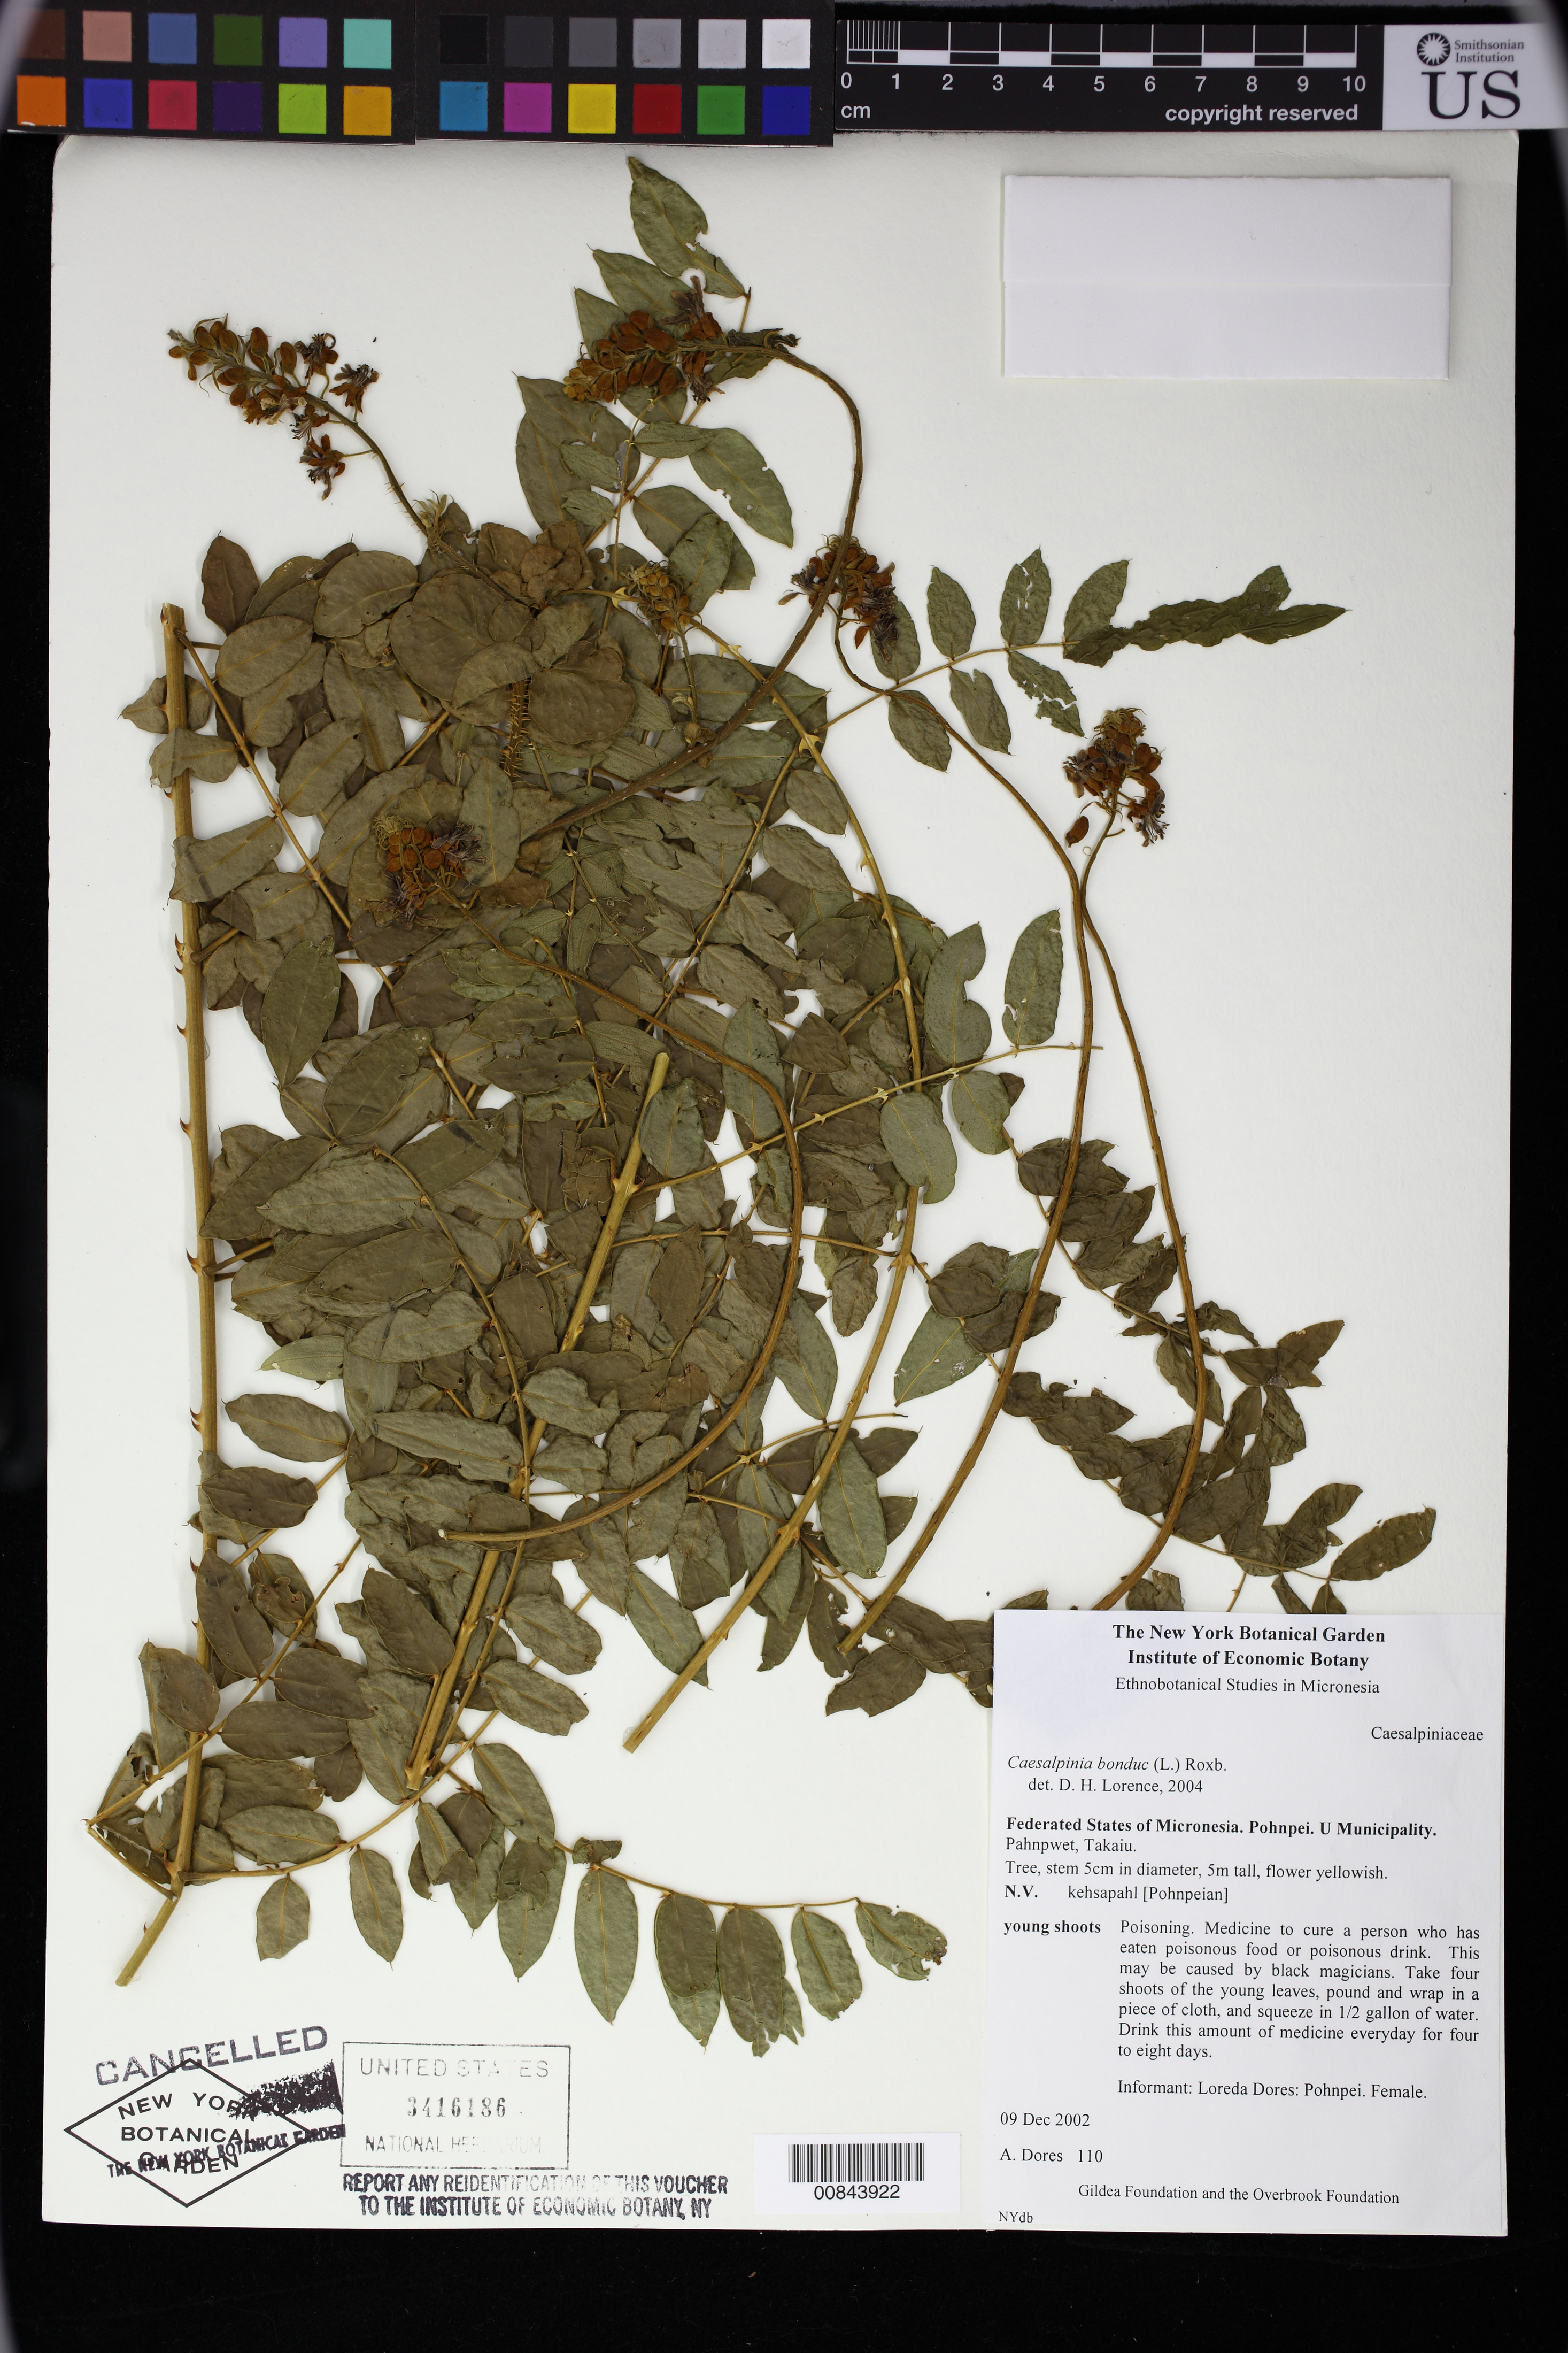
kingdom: Plantae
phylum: Tracheophyta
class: Magnoliopsida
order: Fabales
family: Fabaceae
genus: Guilandina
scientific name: Guilandina bonduc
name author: L.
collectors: A. Dores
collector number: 110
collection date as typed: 09 Dec 2002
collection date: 2002-12-09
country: Micronesia, Federated States of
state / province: Pohnpei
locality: Pahnpwet, Takaiu.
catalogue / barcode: US 3416186